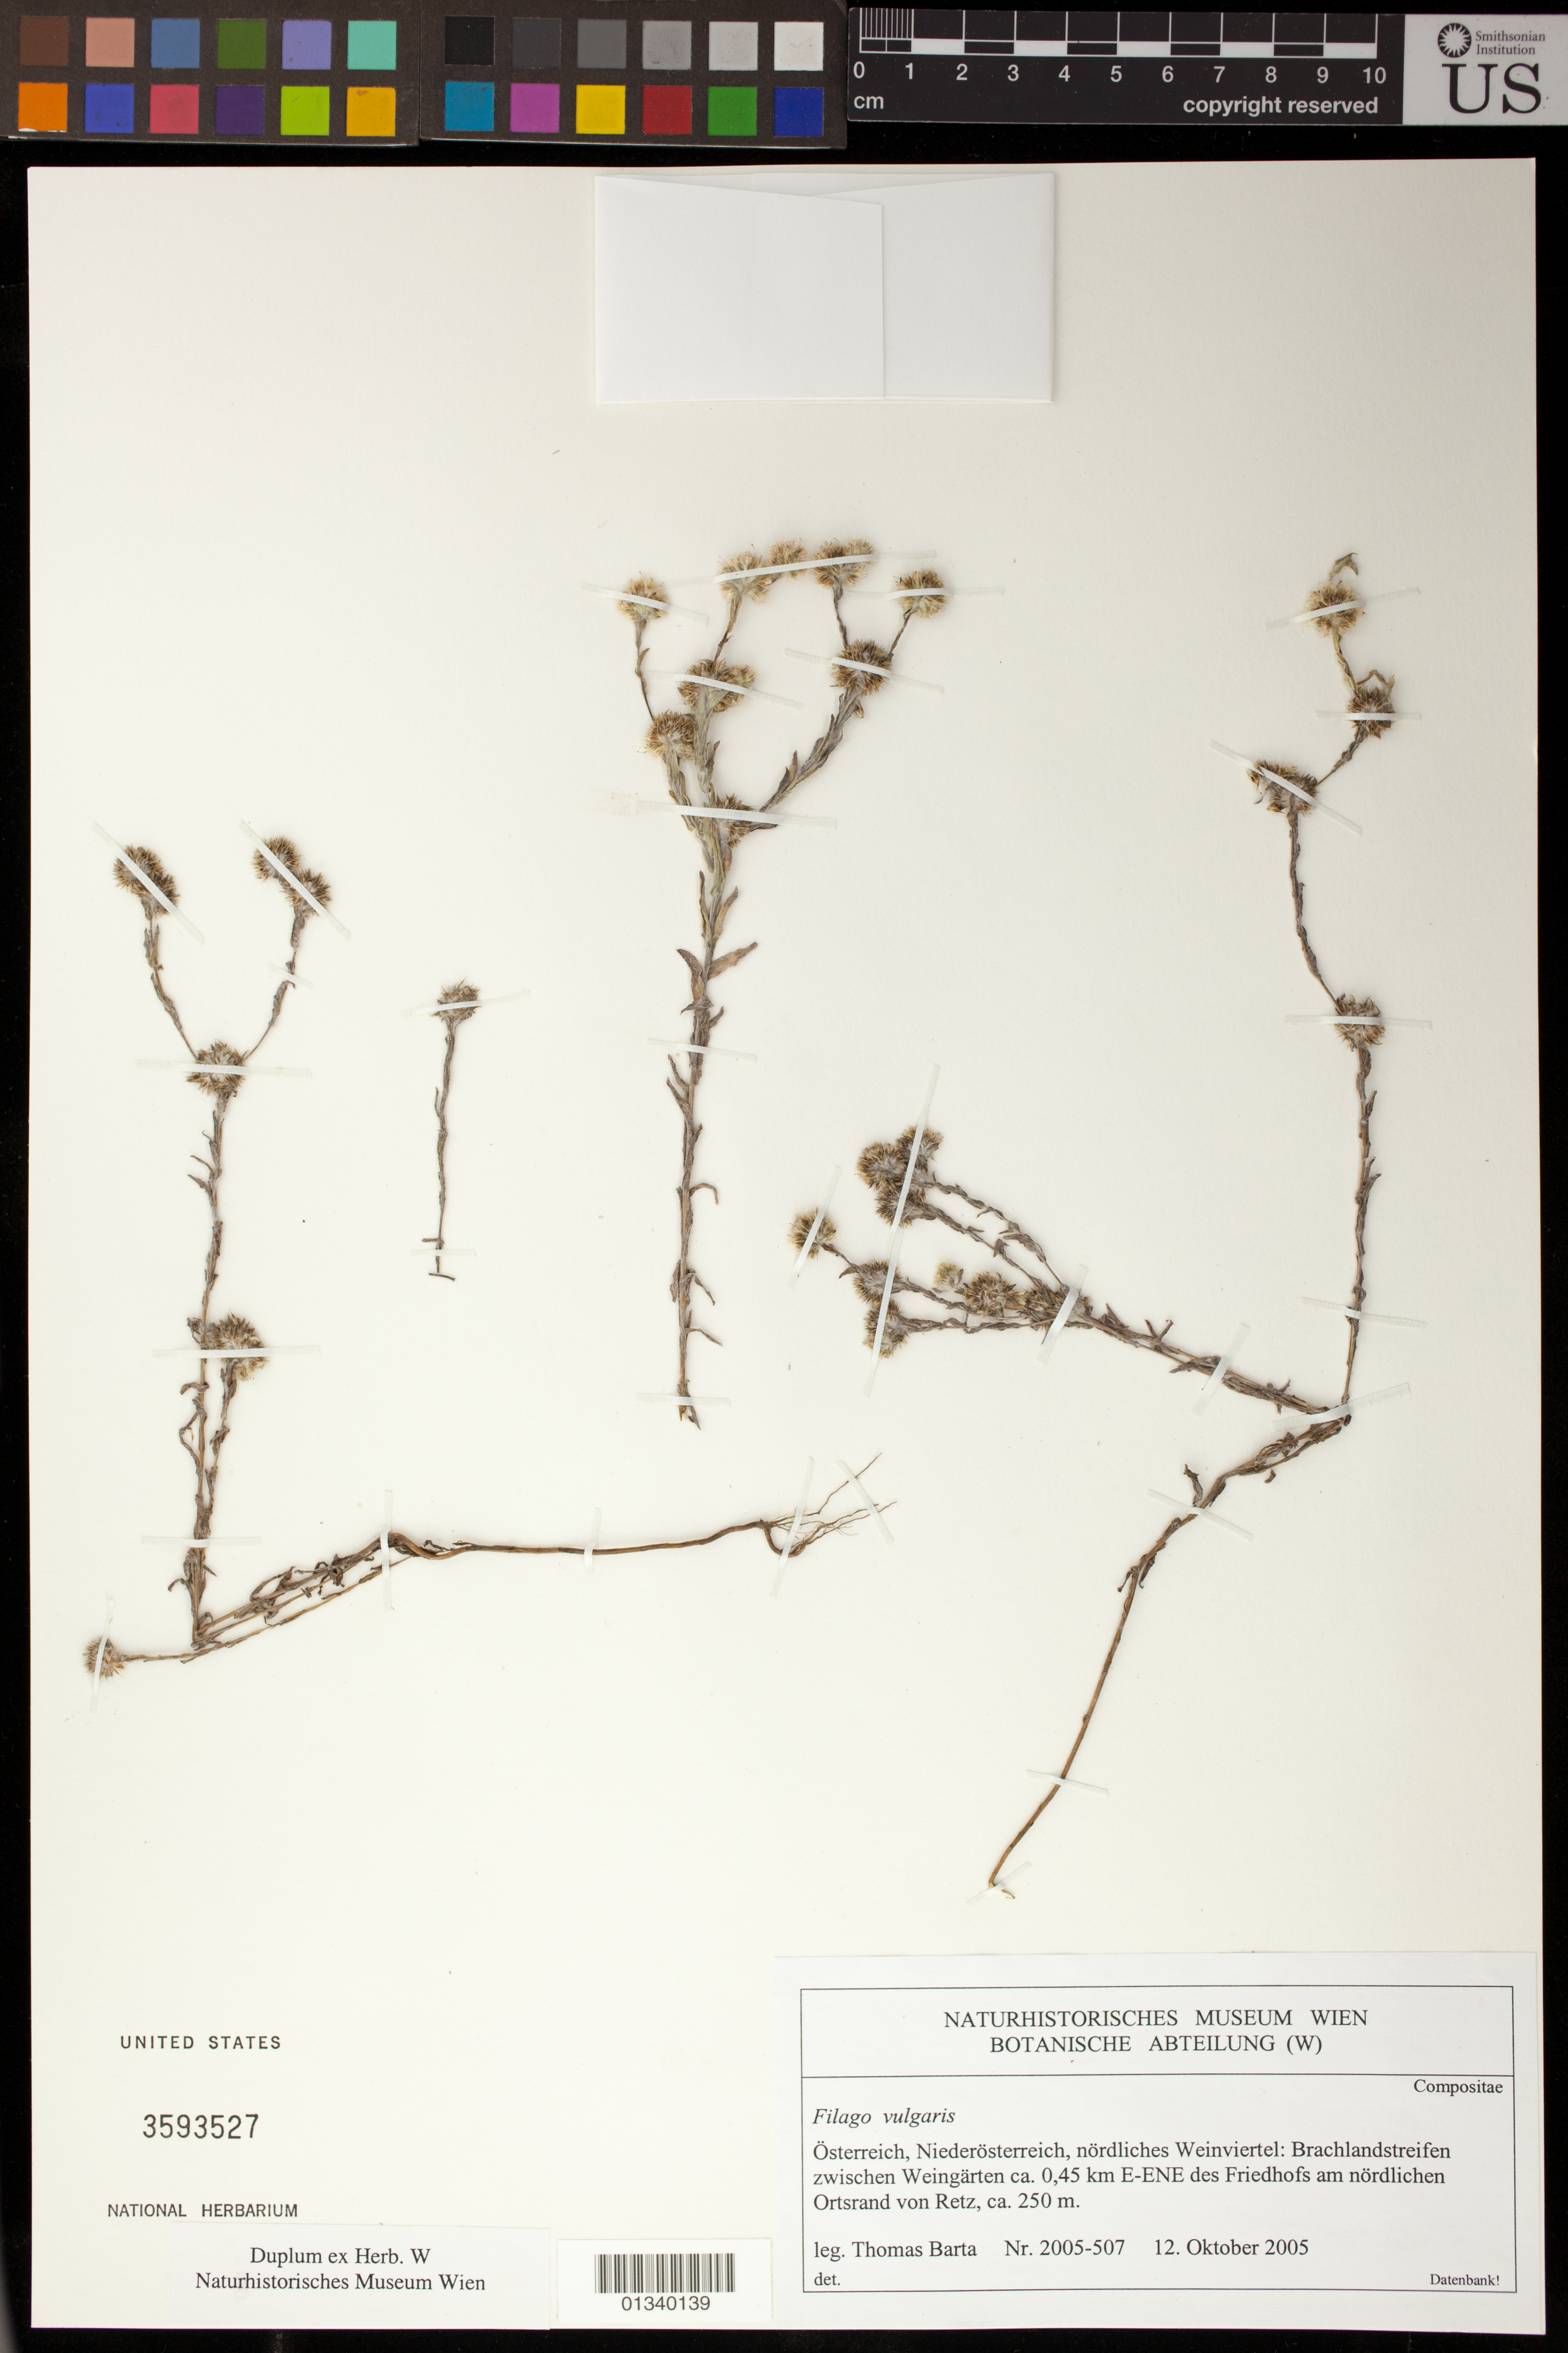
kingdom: Plantae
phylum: Tracheophyta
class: Magnoliopsida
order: Asterales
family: Asteraceae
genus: Filago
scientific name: Filago vulgaris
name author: Lam.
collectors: T. Barta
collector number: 2005-507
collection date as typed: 12 October 2005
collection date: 2005-10-12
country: Austria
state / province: Niederosterreich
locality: Nordliches Weinviertel: Brachlandstreifen zwischen Weingarten ca. 0.45 km E-ENE des Friedhofs am nordlichen Ortsrand von Retz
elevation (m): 250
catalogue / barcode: US 3593527